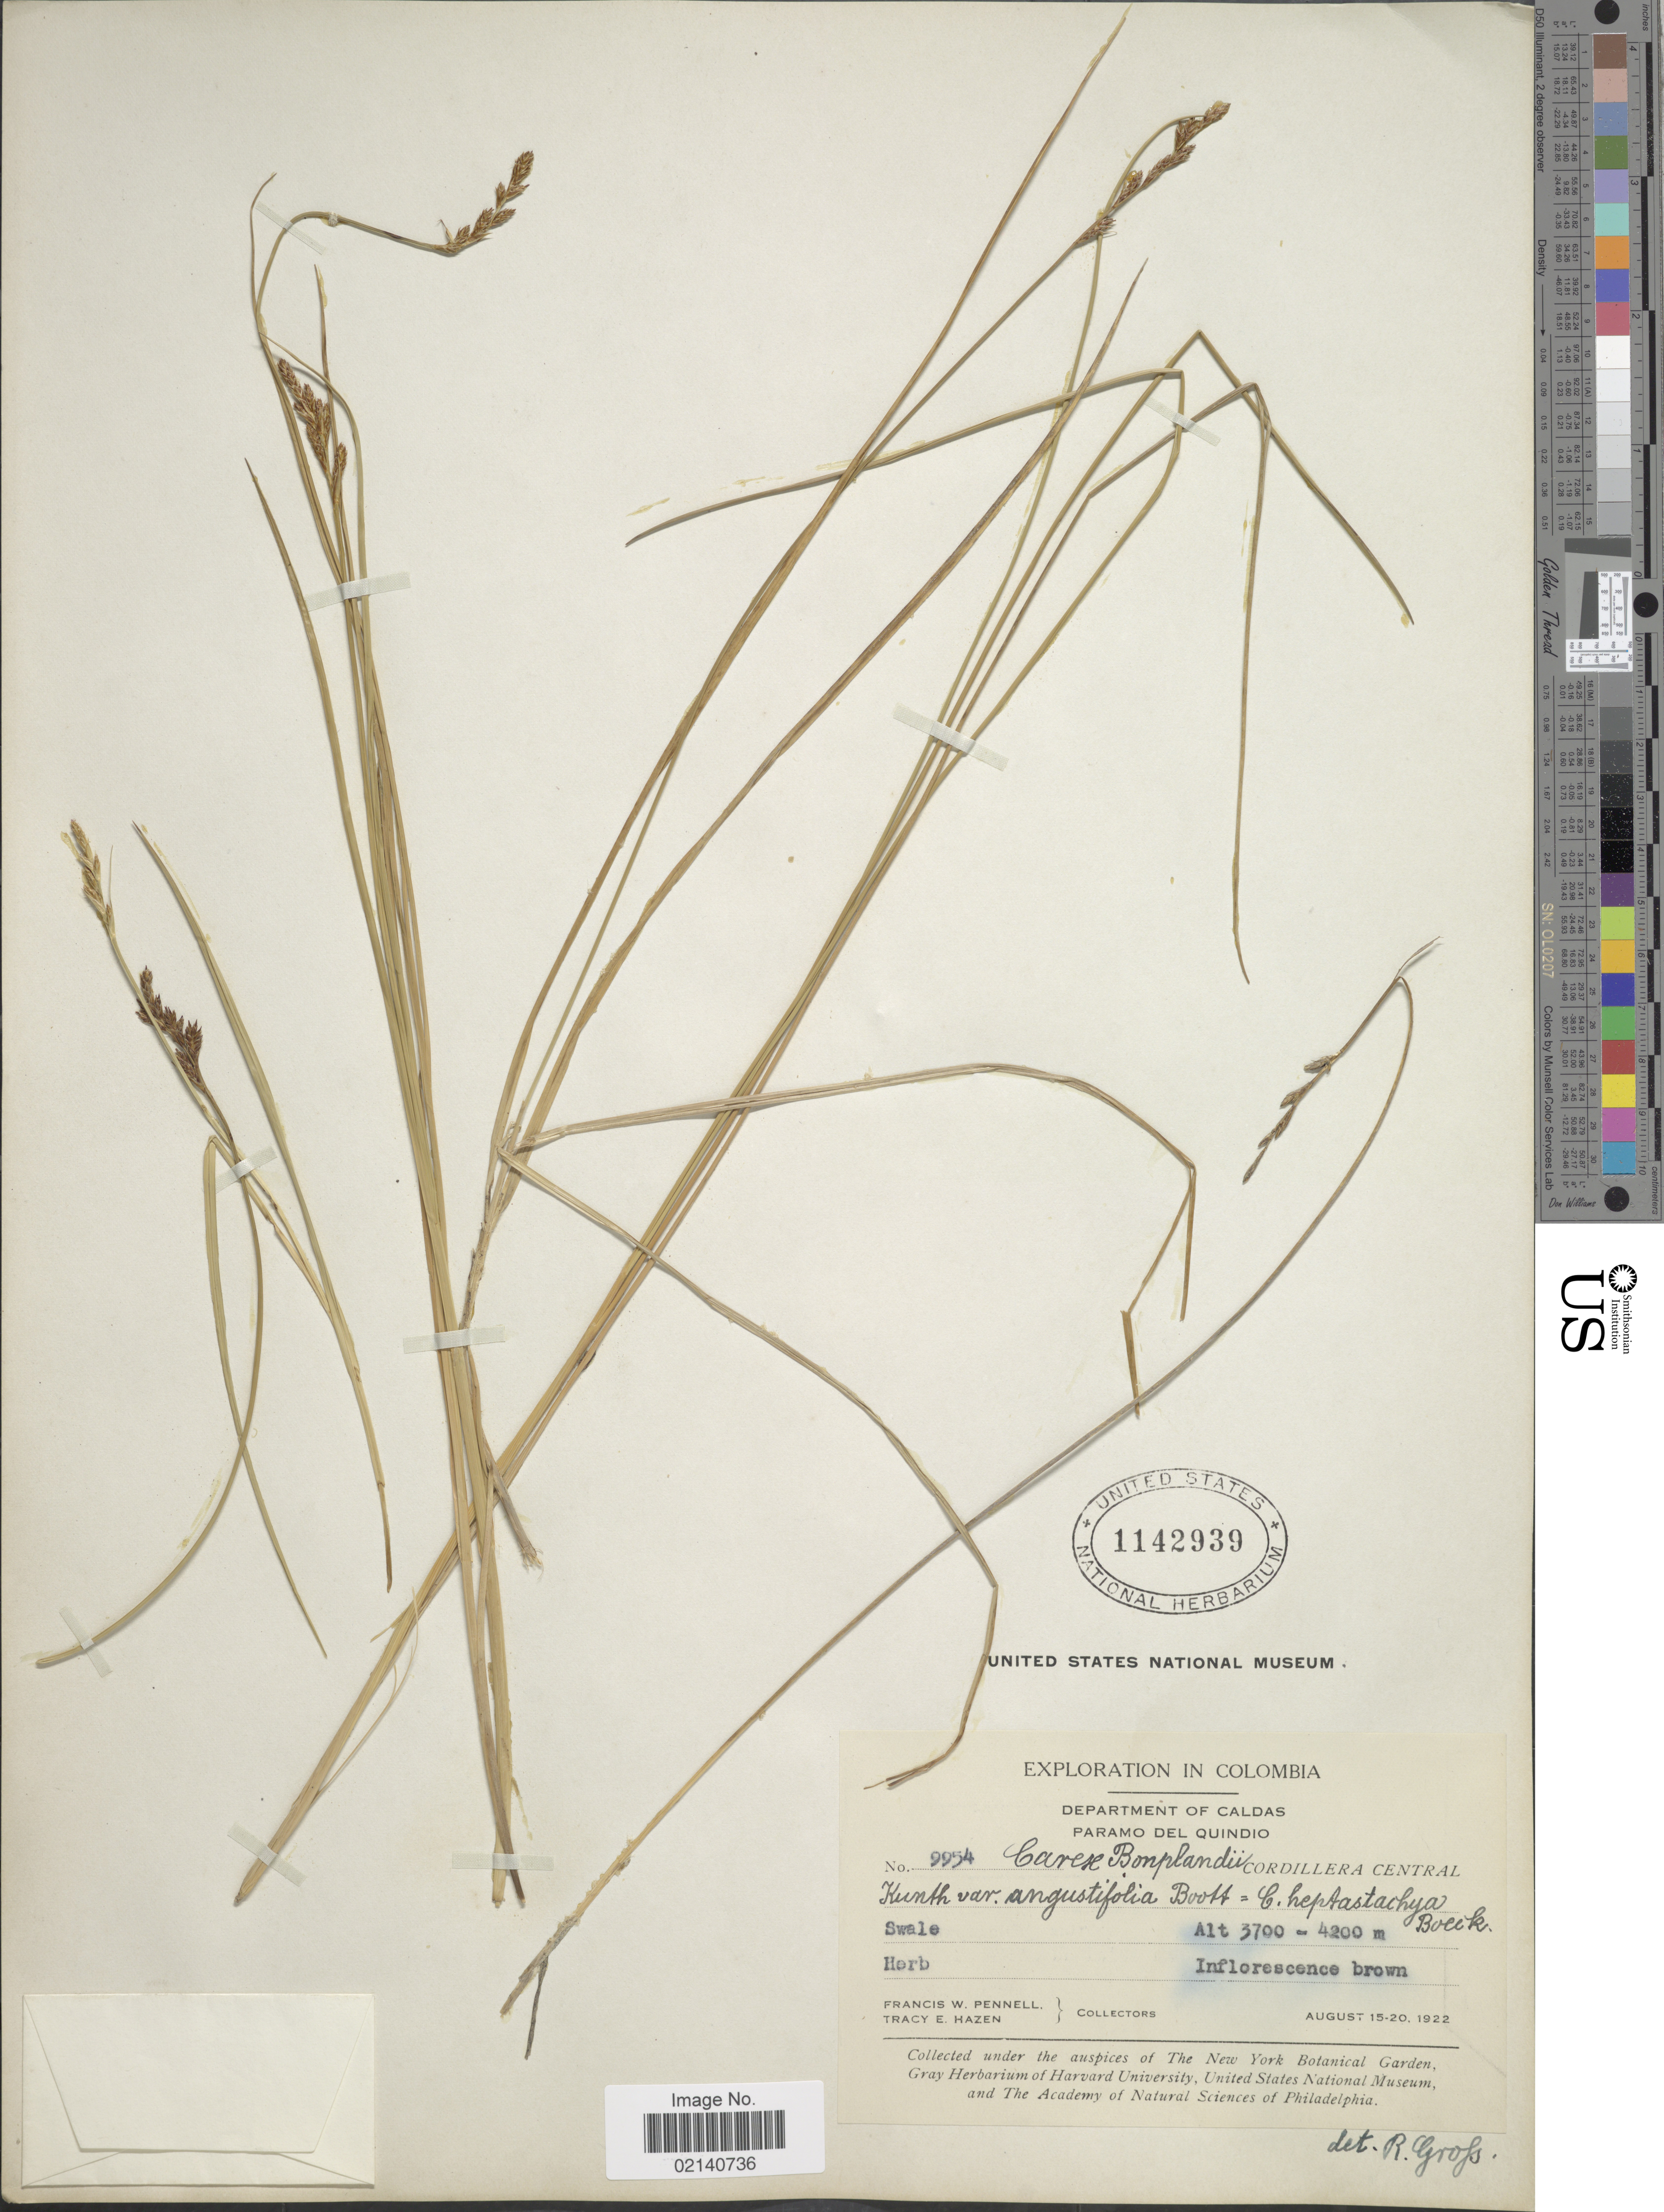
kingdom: Plantae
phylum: Tracheophyta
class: Liliopsida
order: Poales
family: Cyperaceae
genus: Carex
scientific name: Carex bonplandii var. angustifolia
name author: Boott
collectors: F. W. Pennell & T. E. Hazen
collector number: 9954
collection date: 1922-08-15/1922-08-20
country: Colombia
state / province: Caldas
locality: Paramo Del Quindio. Cordillera Central. Swale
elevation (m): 3700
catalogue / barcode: US 1142939